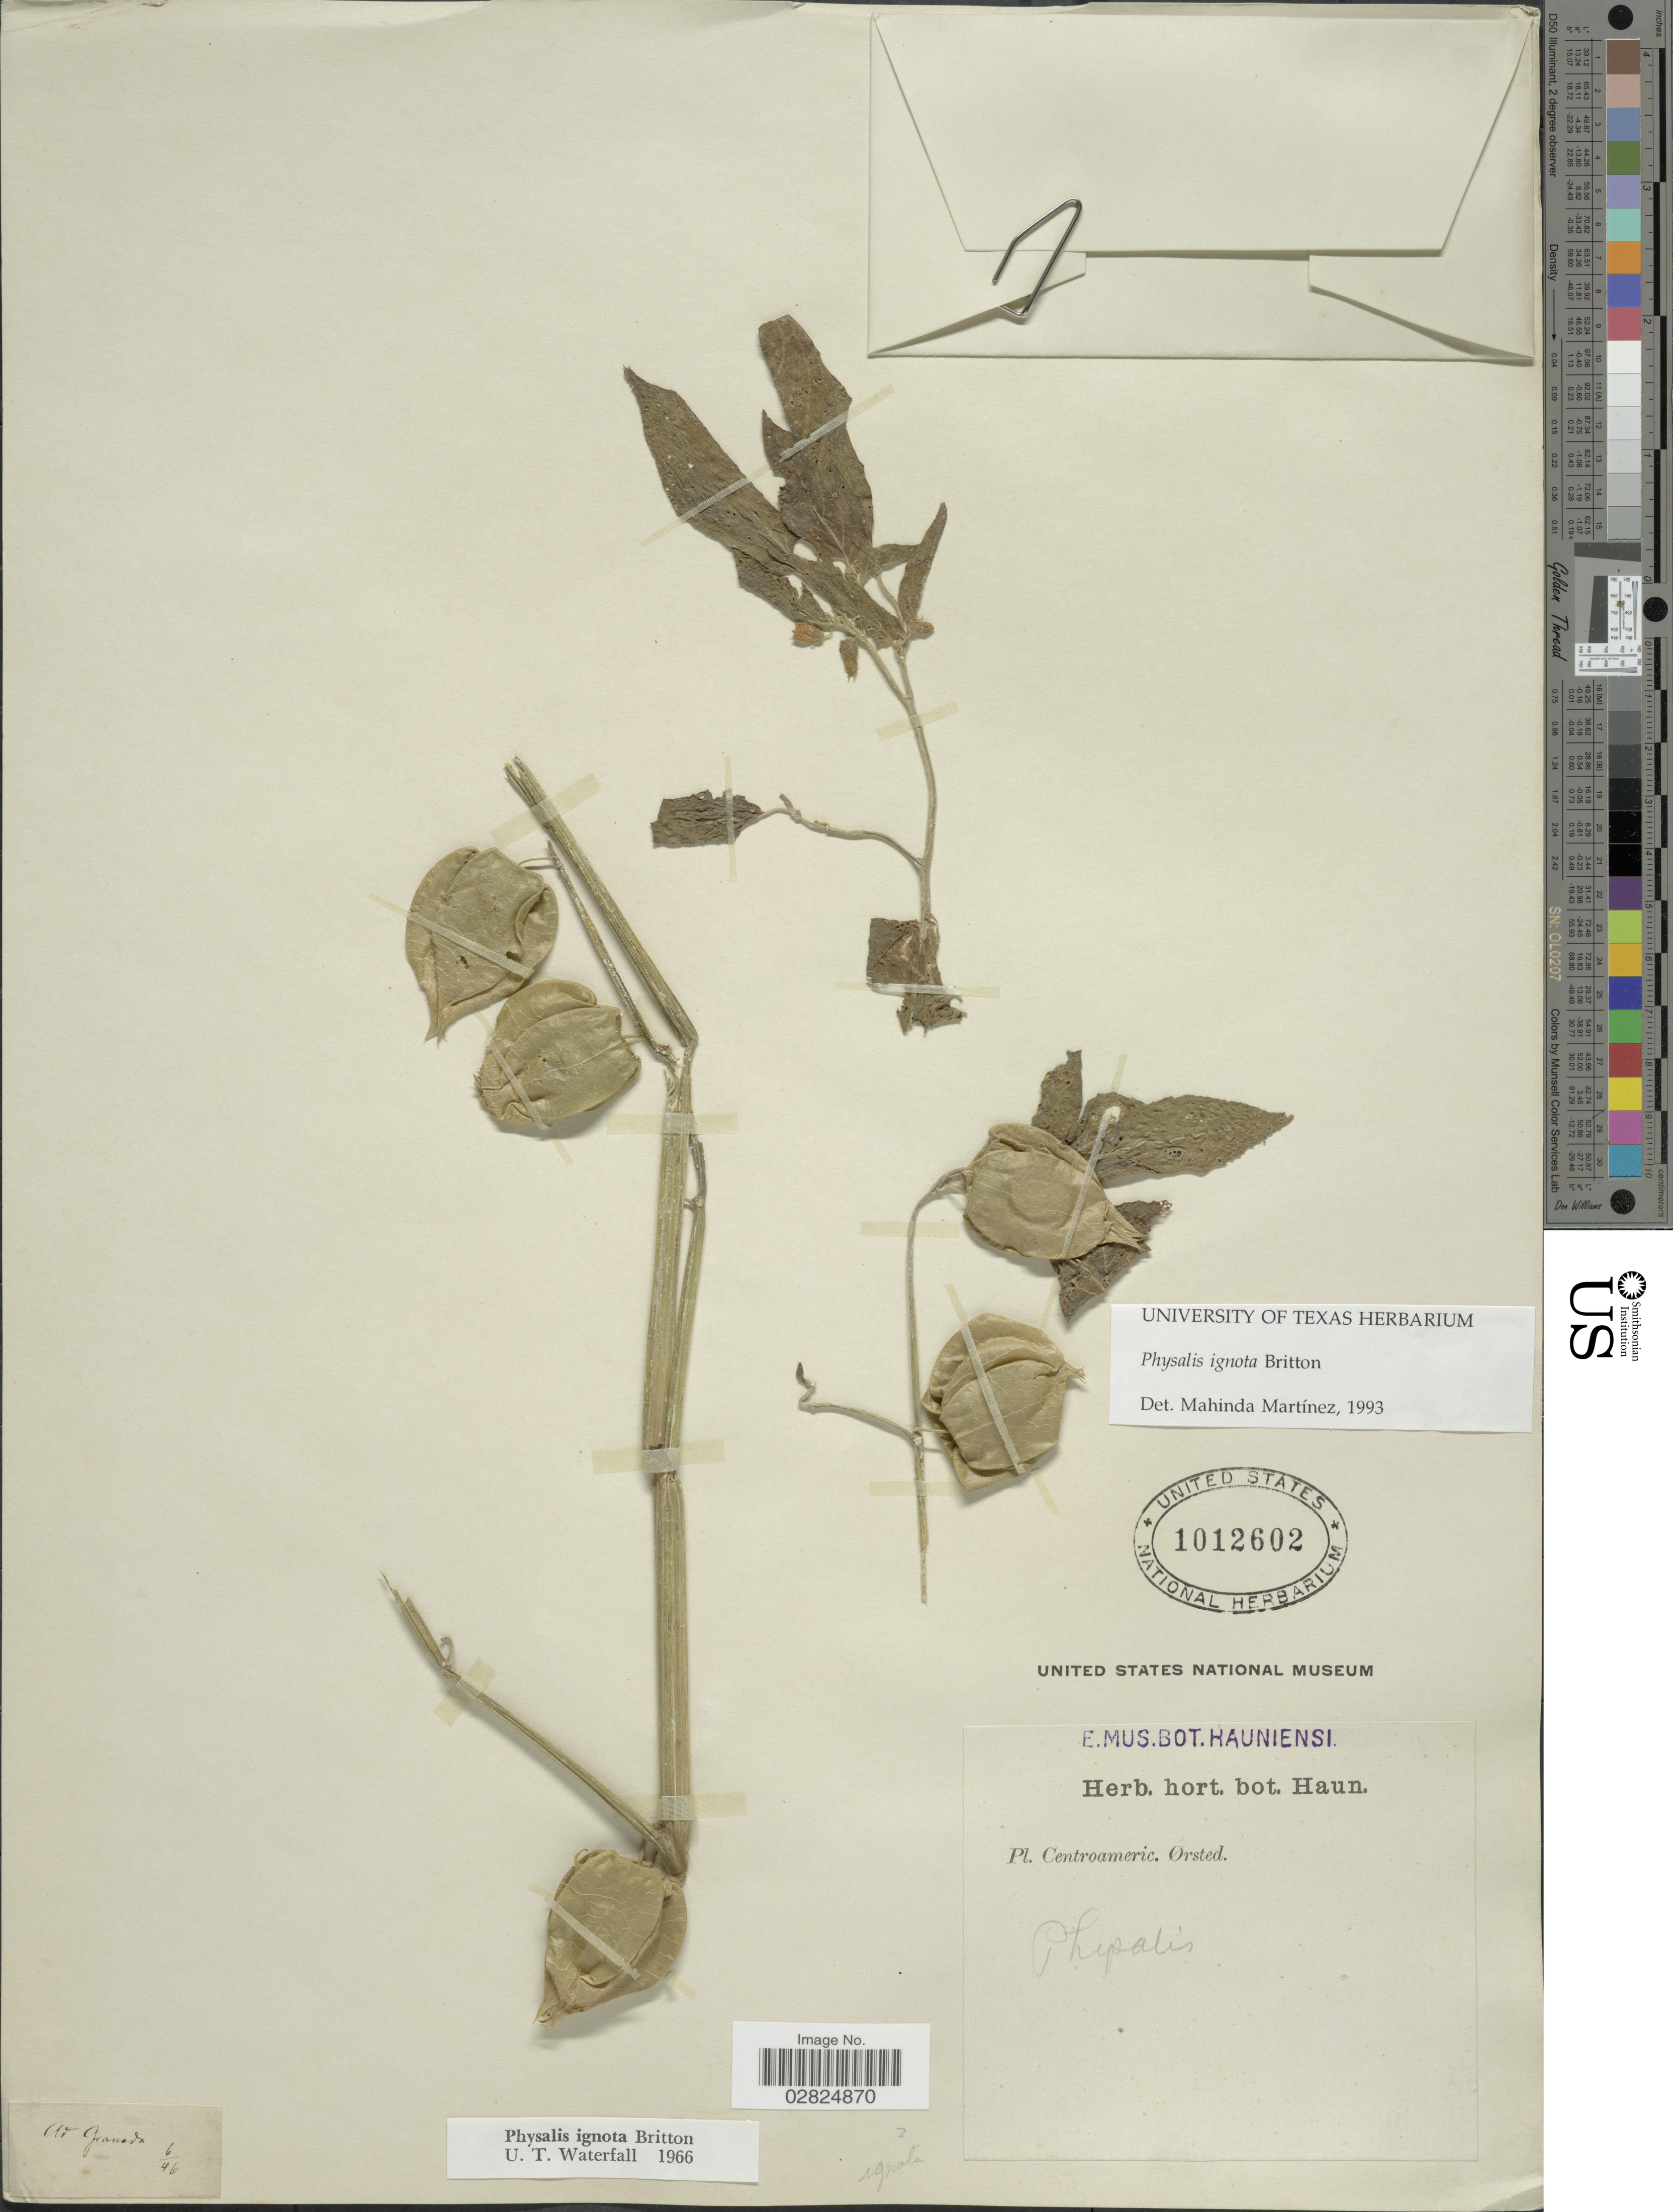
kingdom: Plantae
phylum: Tracheophyta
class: Magnoliopsida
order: Solanales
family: Solanaceae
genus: Physalis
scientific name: Physalis ignota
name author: Britton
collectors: Ørsted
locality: Centroameric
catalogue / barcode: US 1012602